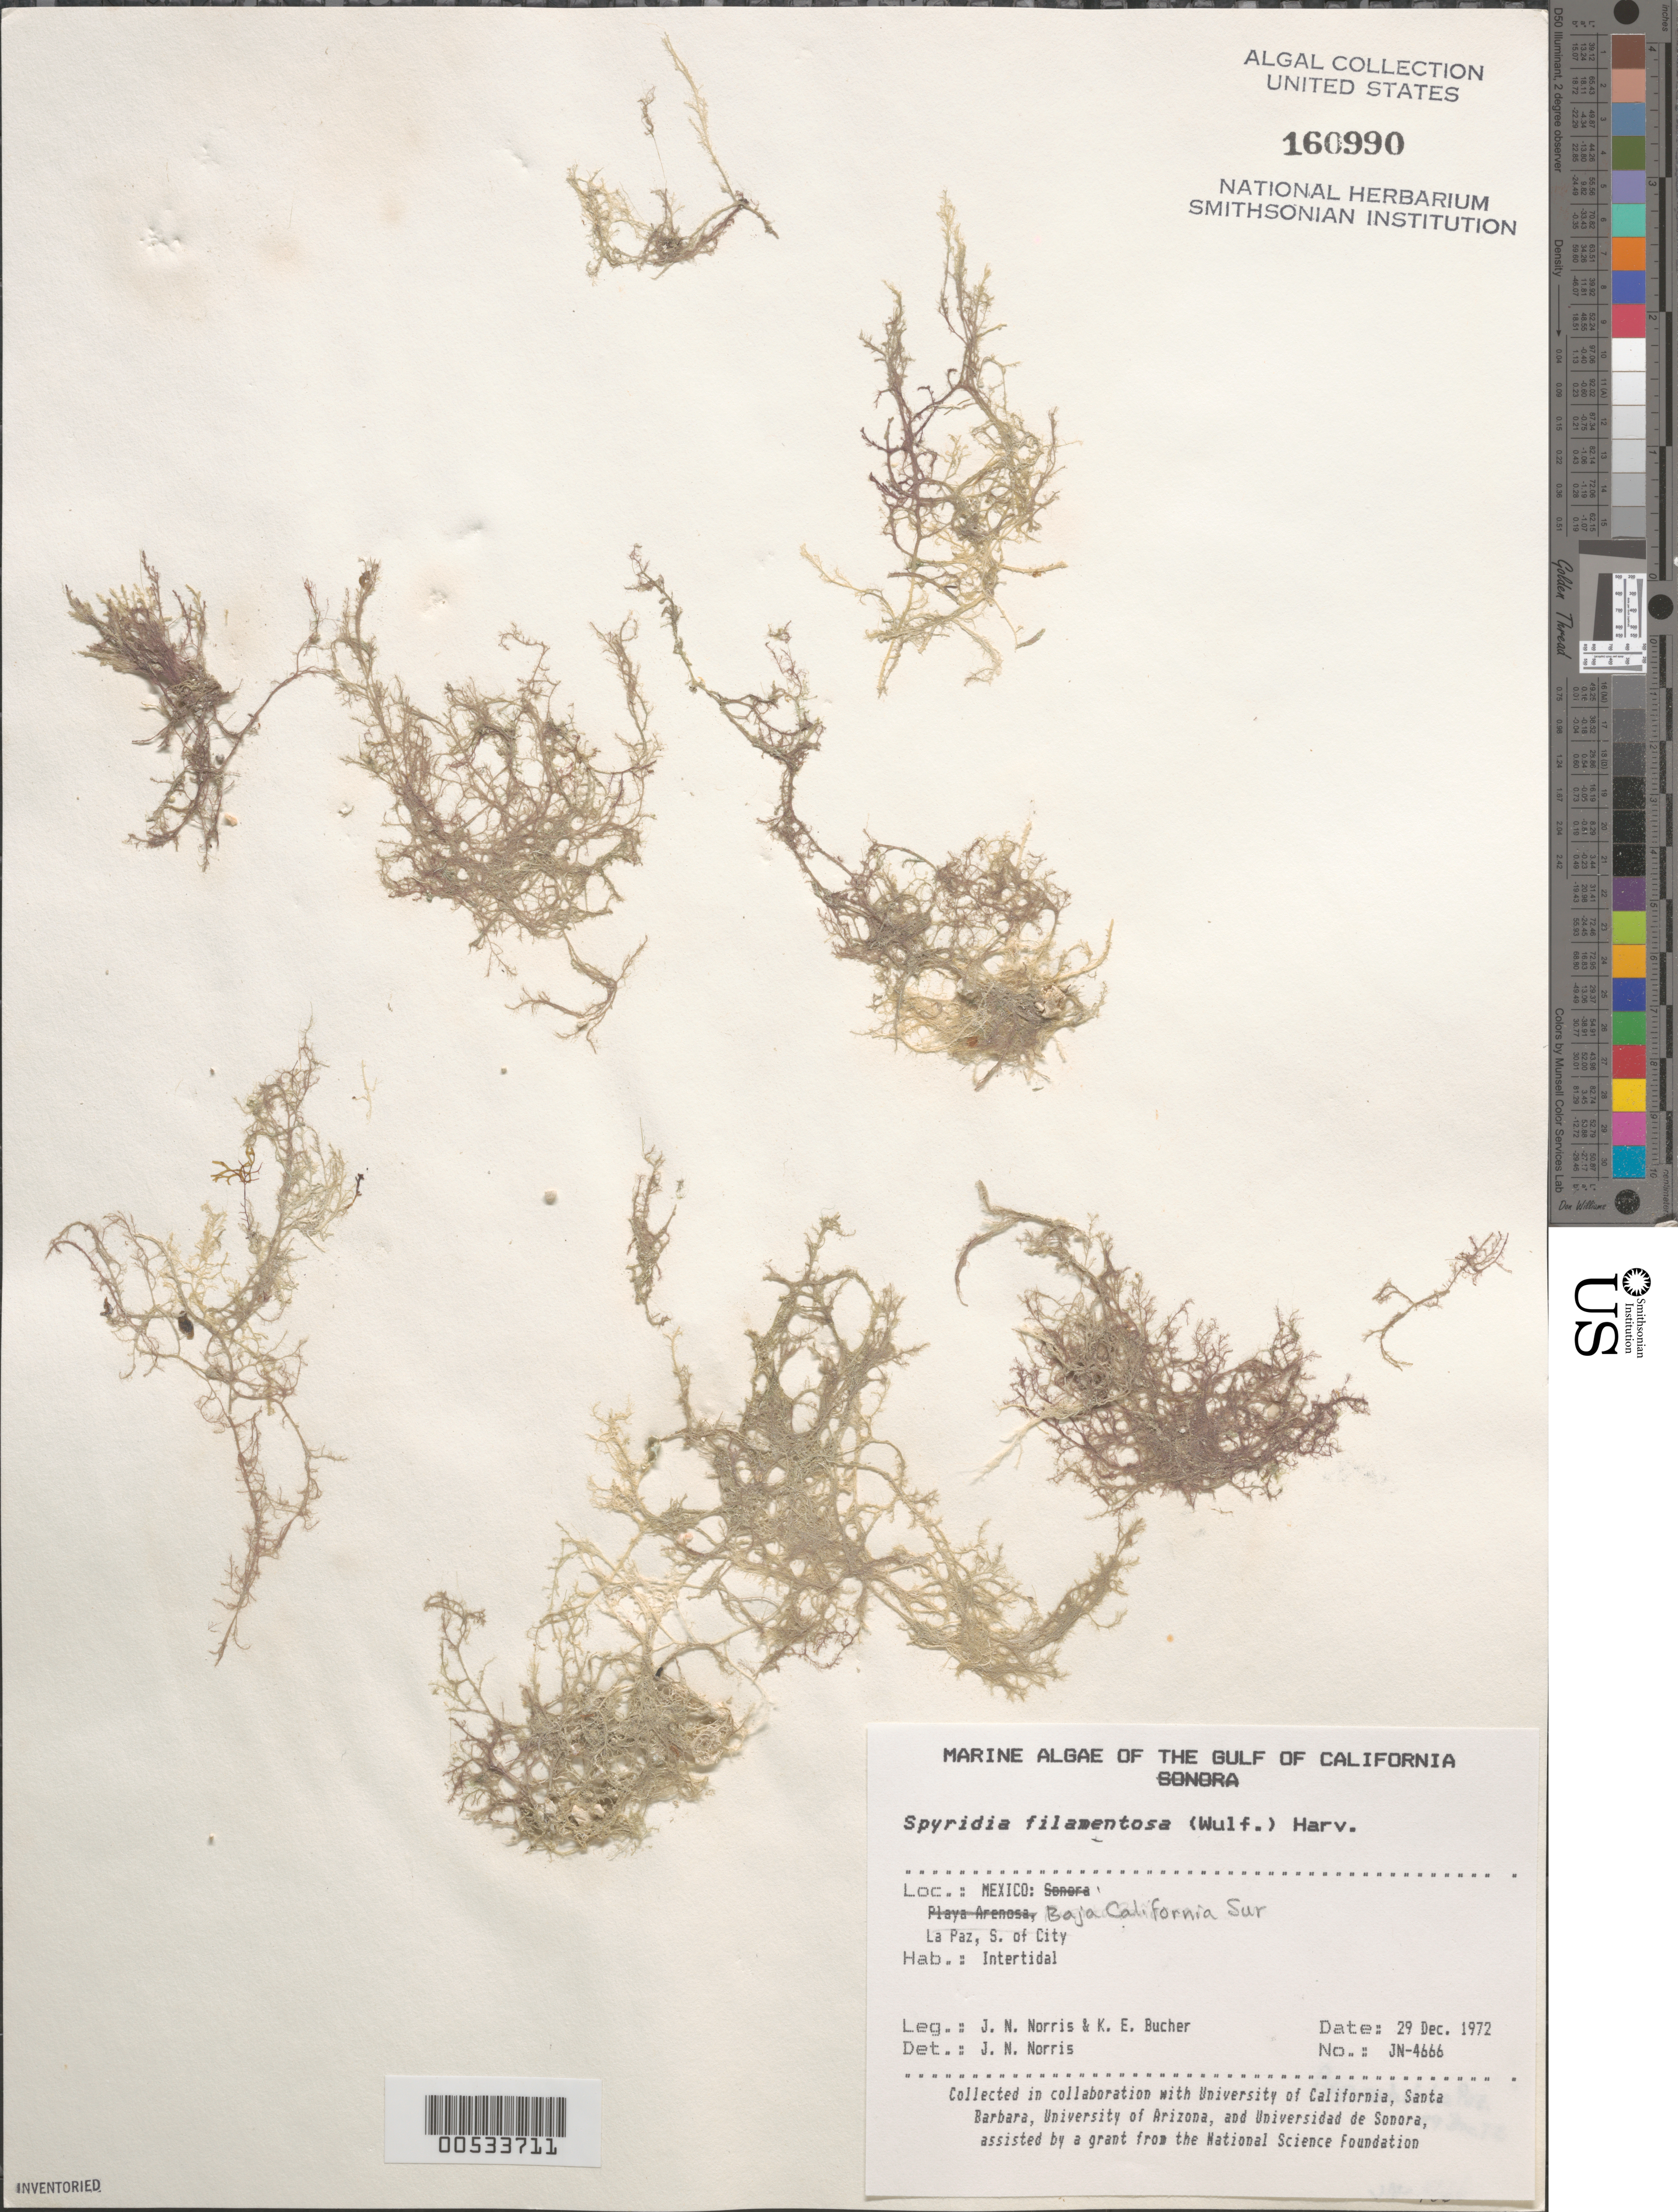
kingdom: Plantae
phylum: Rhodophyta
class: Florideophyceae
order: Ceramiales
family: Spyridiaceae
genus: Spyridia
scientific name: Spyridia filamentosa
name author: (Wulfen) Harv.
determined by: Norris, James N.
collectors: J. N. Norris & K. E. Bucher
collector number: JN-4666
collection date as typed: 29 Dec 1972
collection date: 1972-12-29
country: Mexico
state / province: Baja California Sur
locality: South of La Paz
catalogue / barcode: US 160990